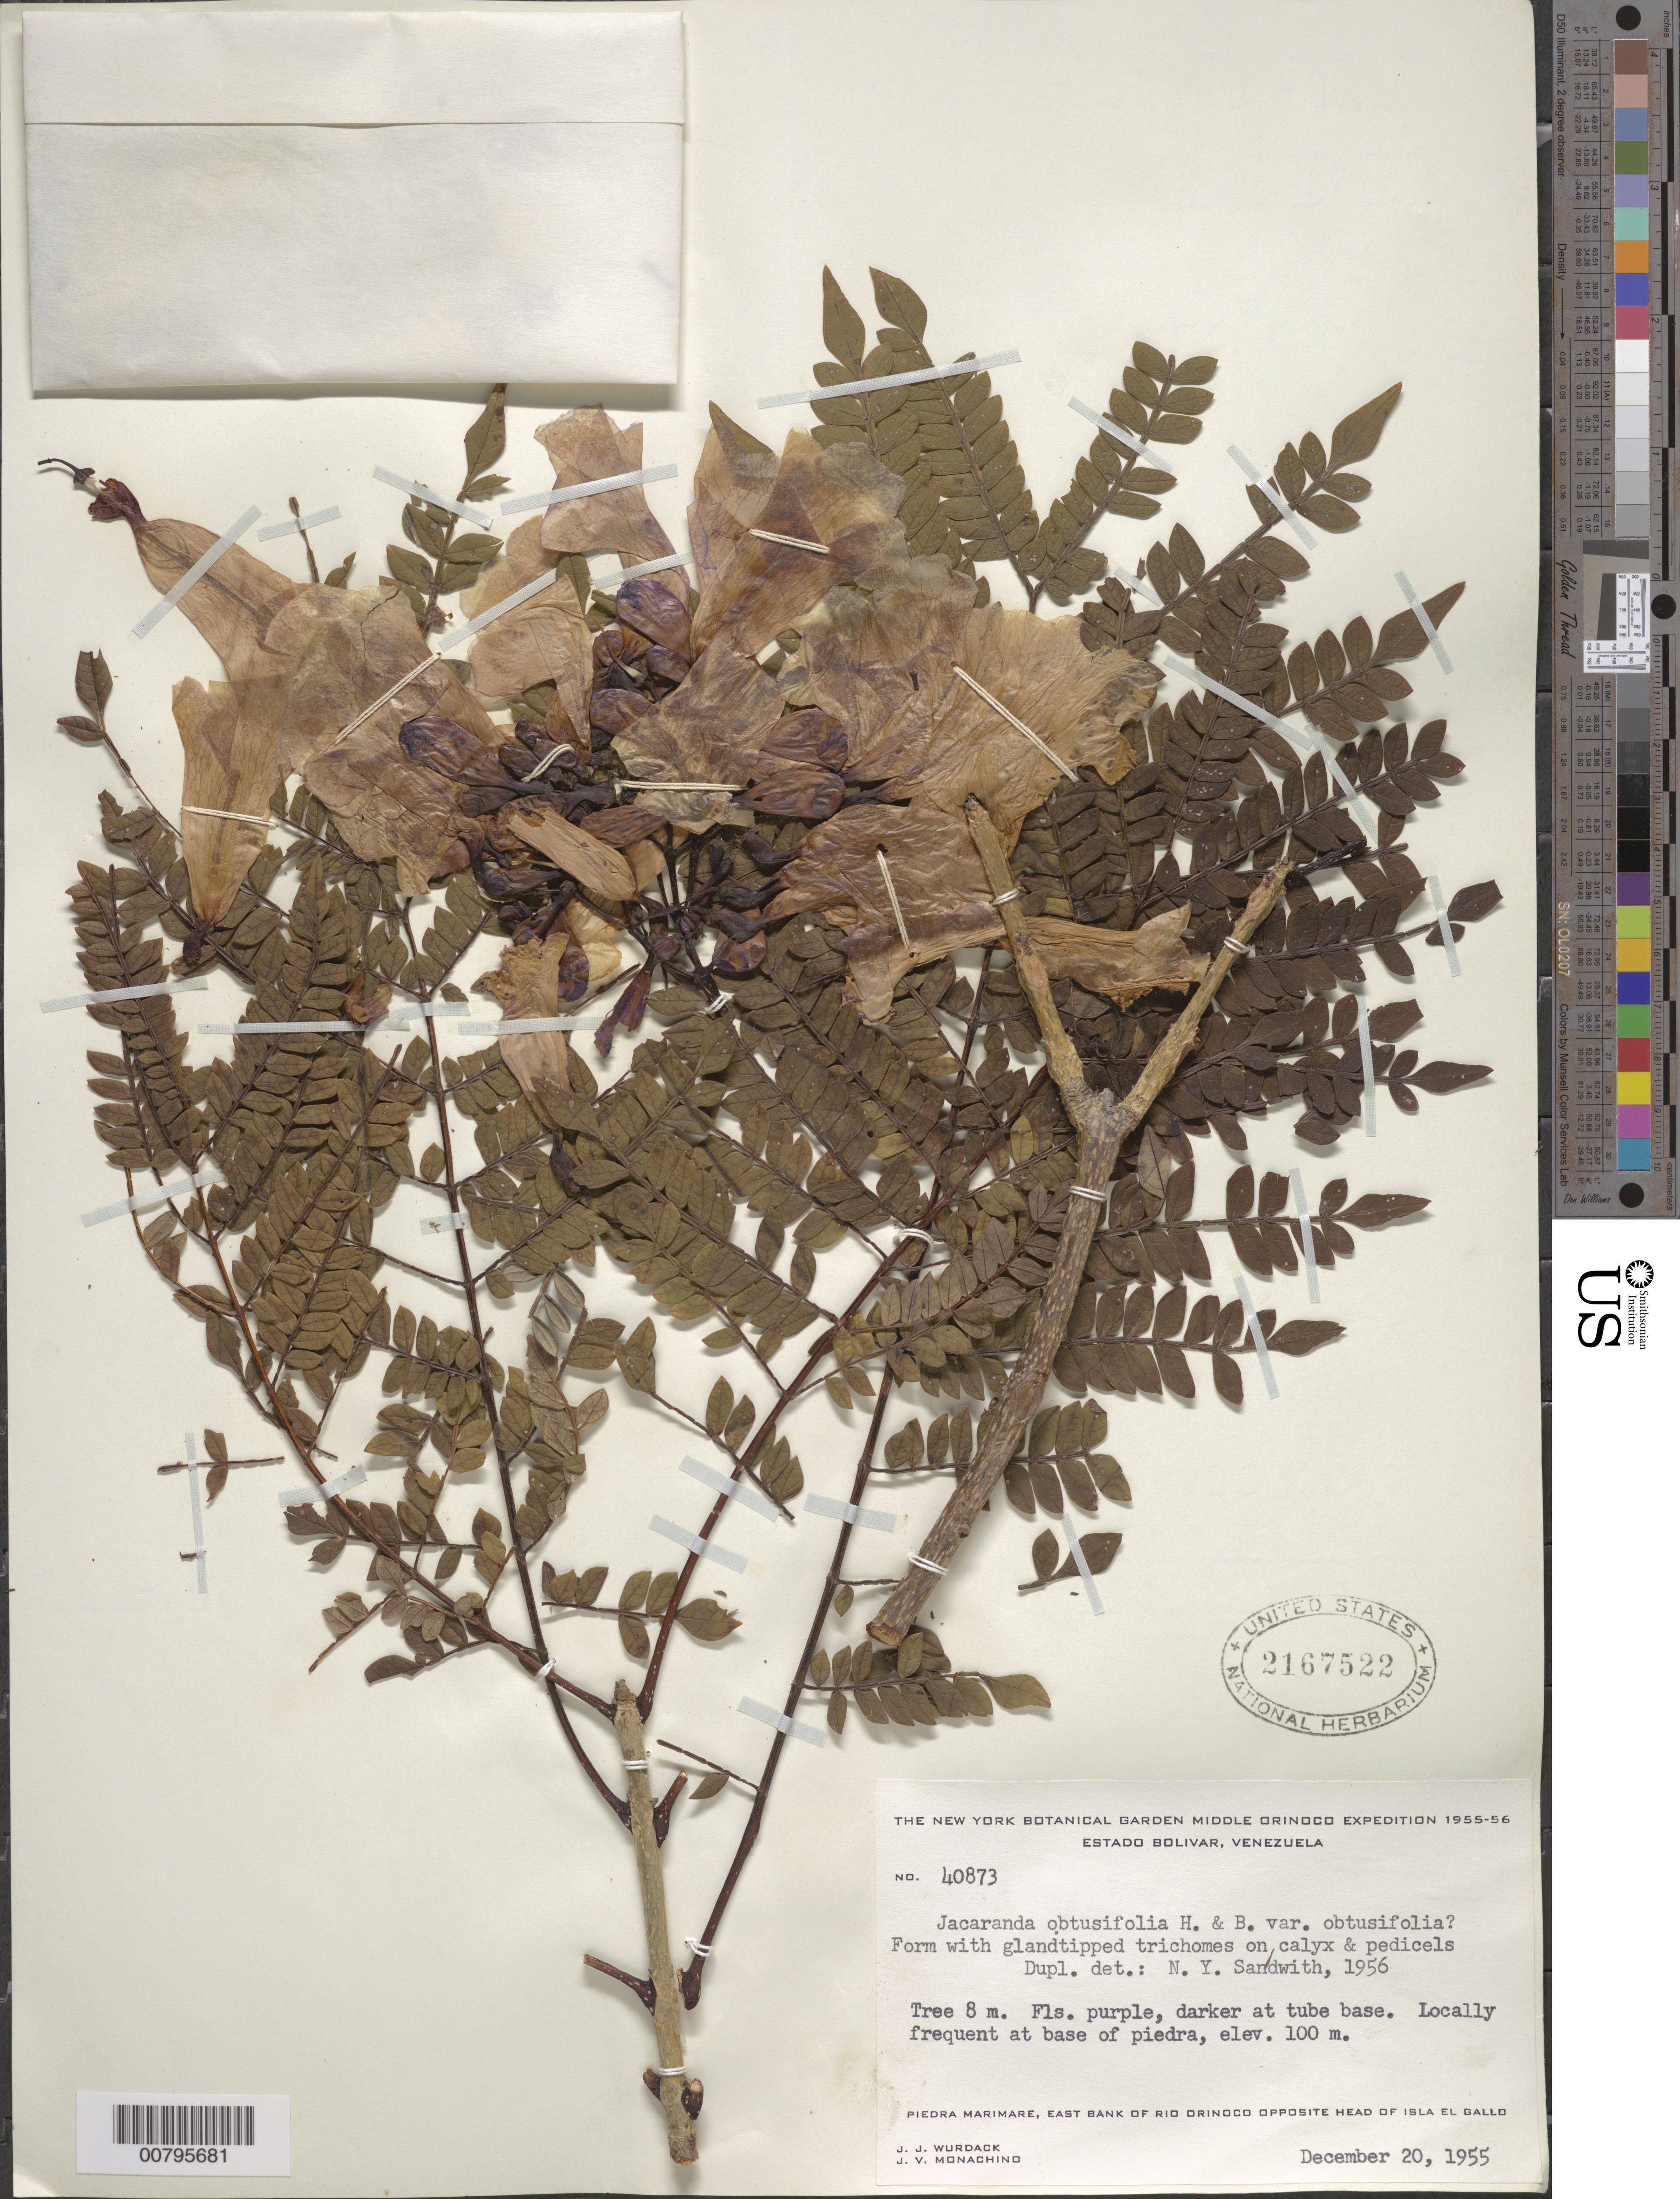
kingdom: Plantae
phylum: Tracheophyta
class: Magnoliopsida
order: Lamiales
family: Bignoniaceae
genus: Jacaranda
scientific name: Jacaranda obtusifolia var. obtusifolia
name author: Bonpl.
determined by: Sandwith, N. Y.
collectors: J. J. Wurdack & J. V. Monachino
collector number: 40873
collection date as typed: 20-Dec-55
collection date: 1955-12-20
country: Venezuela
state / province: Bolívar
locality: Piedra Marimare, E bank of Río Orinoco, opposite head of Isla El Gallo; east base of piedra, 2 km east of Río Orinoco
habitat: Base of piedra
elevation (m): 100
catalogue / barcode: US 2167522